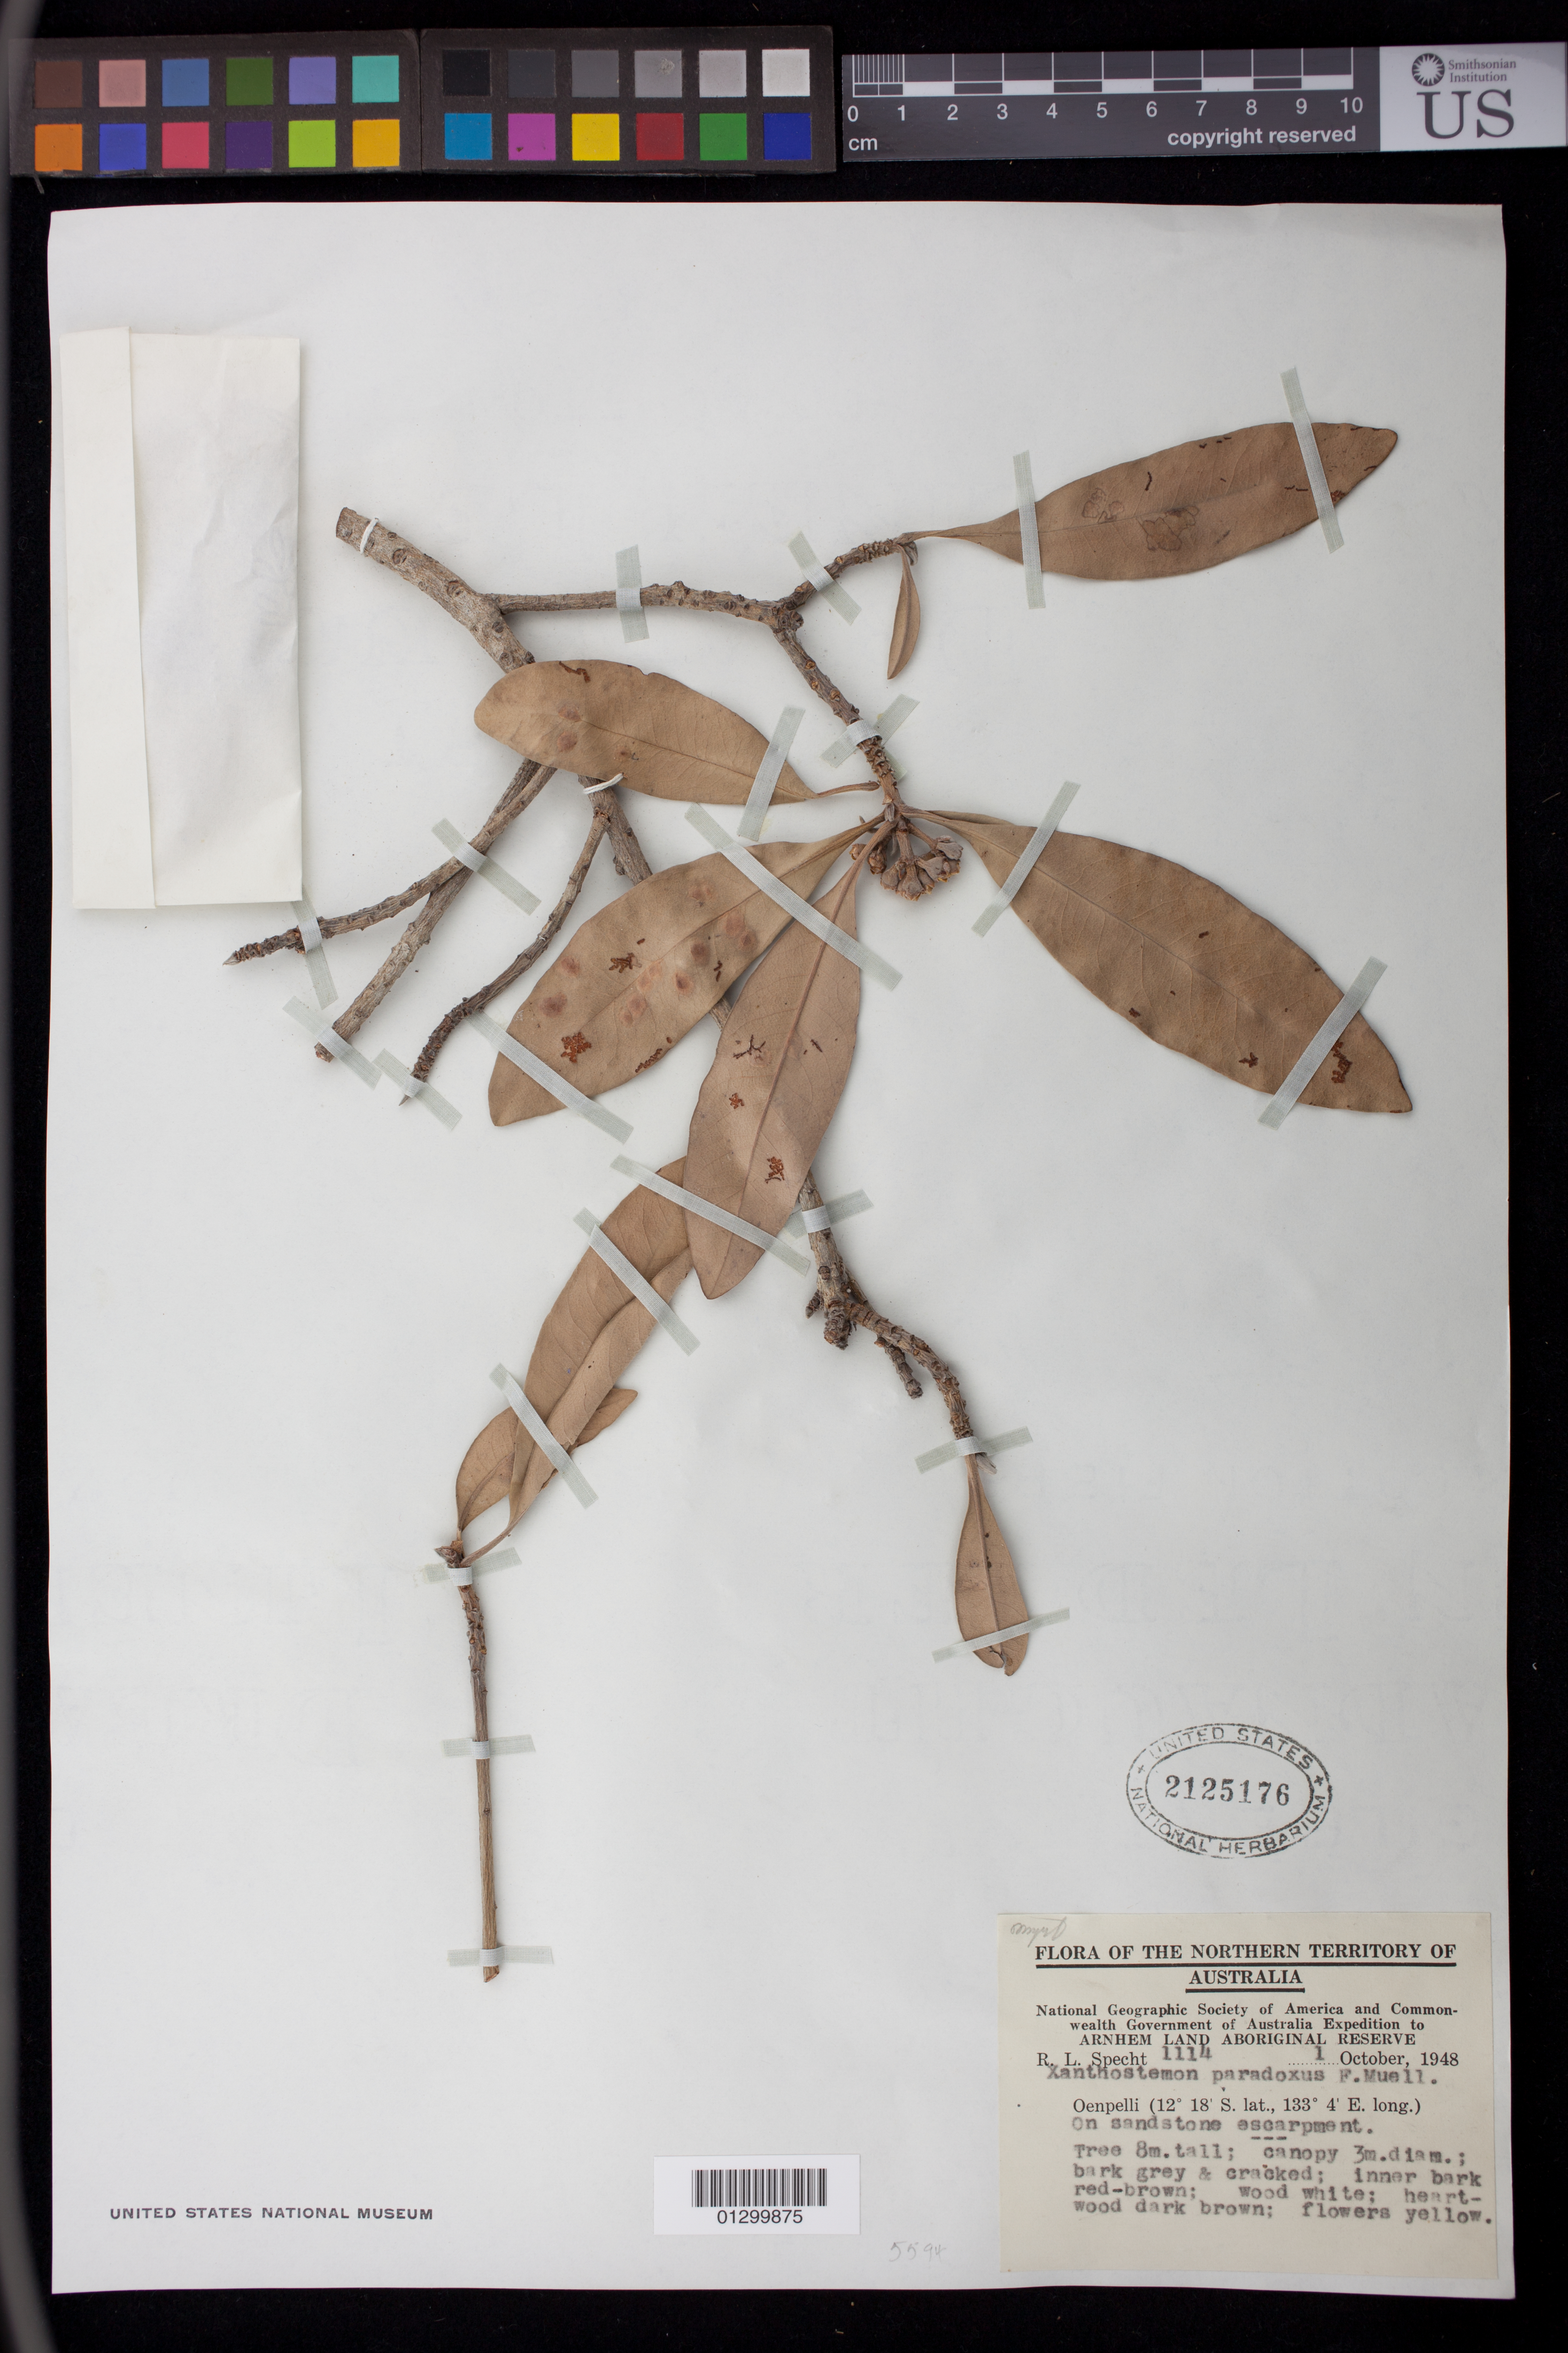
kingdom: Plantae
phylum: Tracheophyta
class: Magnoliopsida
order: Myrtales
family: Myrtaceae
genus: Xanthostemon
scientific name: Xanthostemon paradoxus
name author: F. Muell.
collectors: R. L. Specht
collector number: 1114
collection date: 1948-10-01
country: Australia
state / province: Northern Territory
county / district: West Arnhem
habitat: On sandston escarpment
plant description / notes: Tree 8 m. tall; canopy 3 m. diam.; bark grey and cracked; inner bark red-brown; wood white; heart-wood dark brown; flowers yellow.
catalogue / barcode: US 2125176